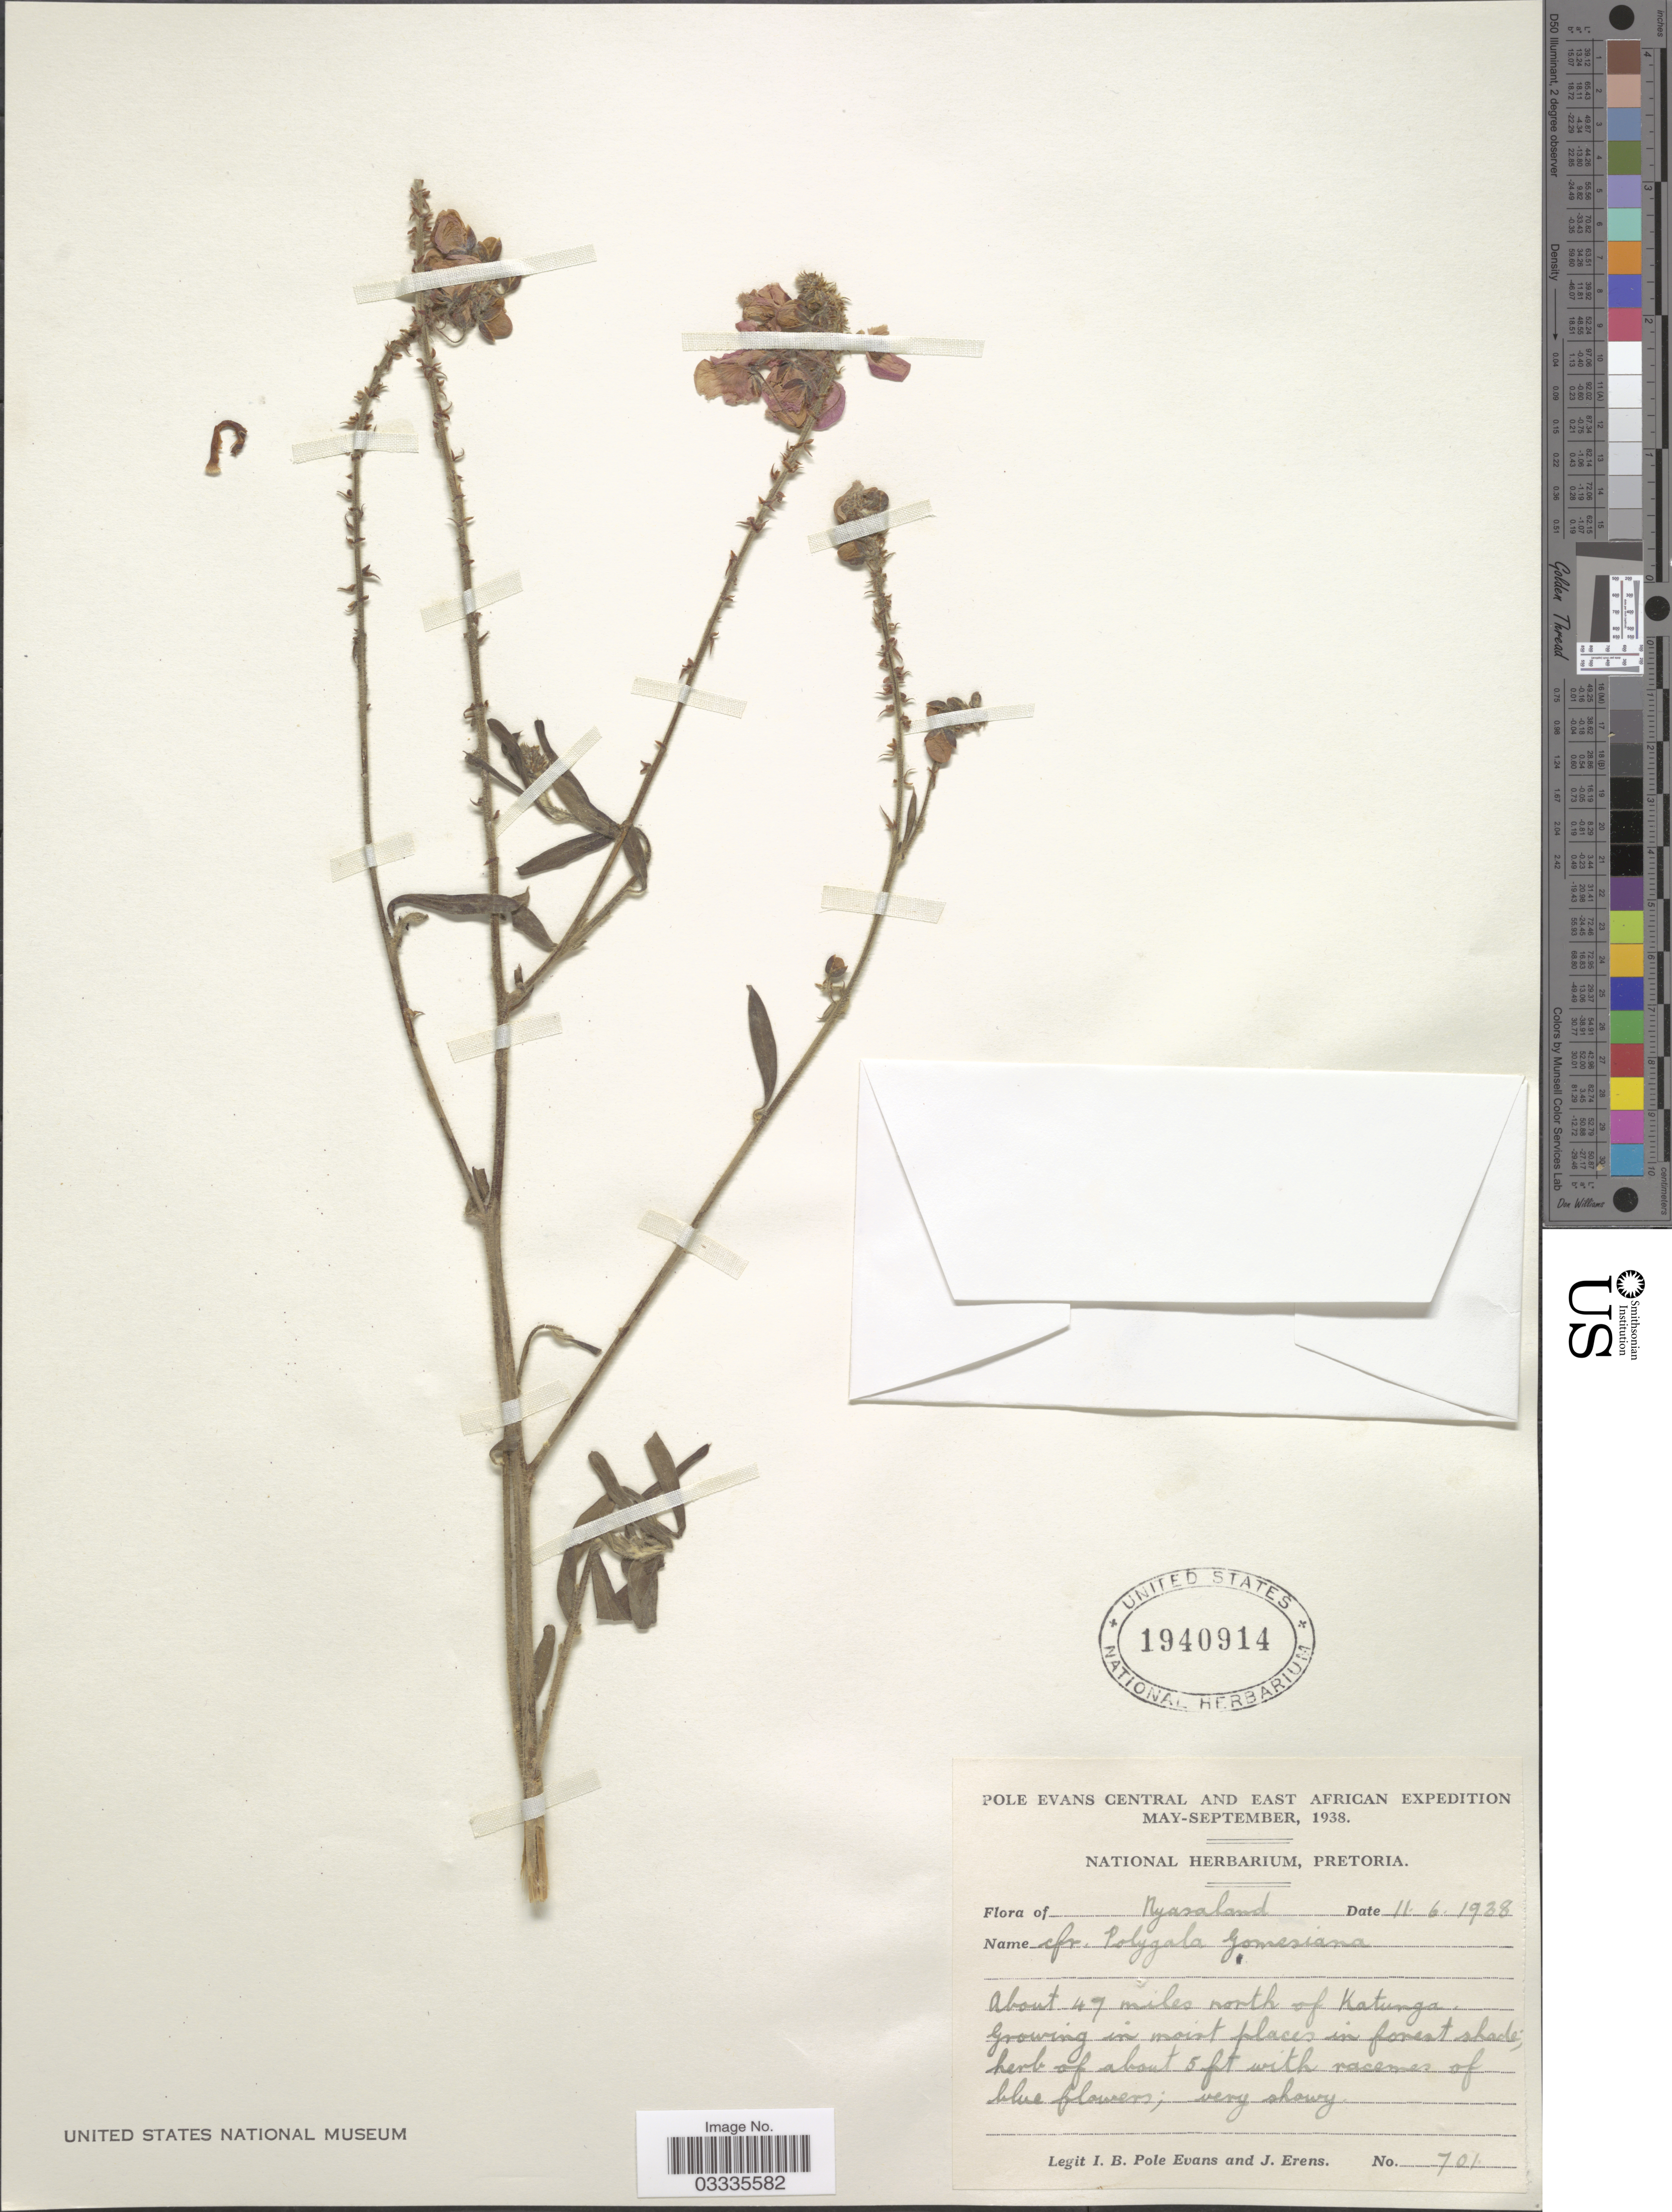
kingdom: Plantae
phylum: Tracheophyta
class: Magnoliopsida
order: Fabales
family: Polygalaceae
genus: Polygala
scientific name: Polygala gomesiana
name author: Welw. ex Oliv.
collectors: I. B. Pole-Evans & J. Erens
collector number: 701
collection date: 1938-06-11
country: Malawi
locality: Nyasaland. About 47 miles north of Katunga.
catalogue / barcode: US 1940914